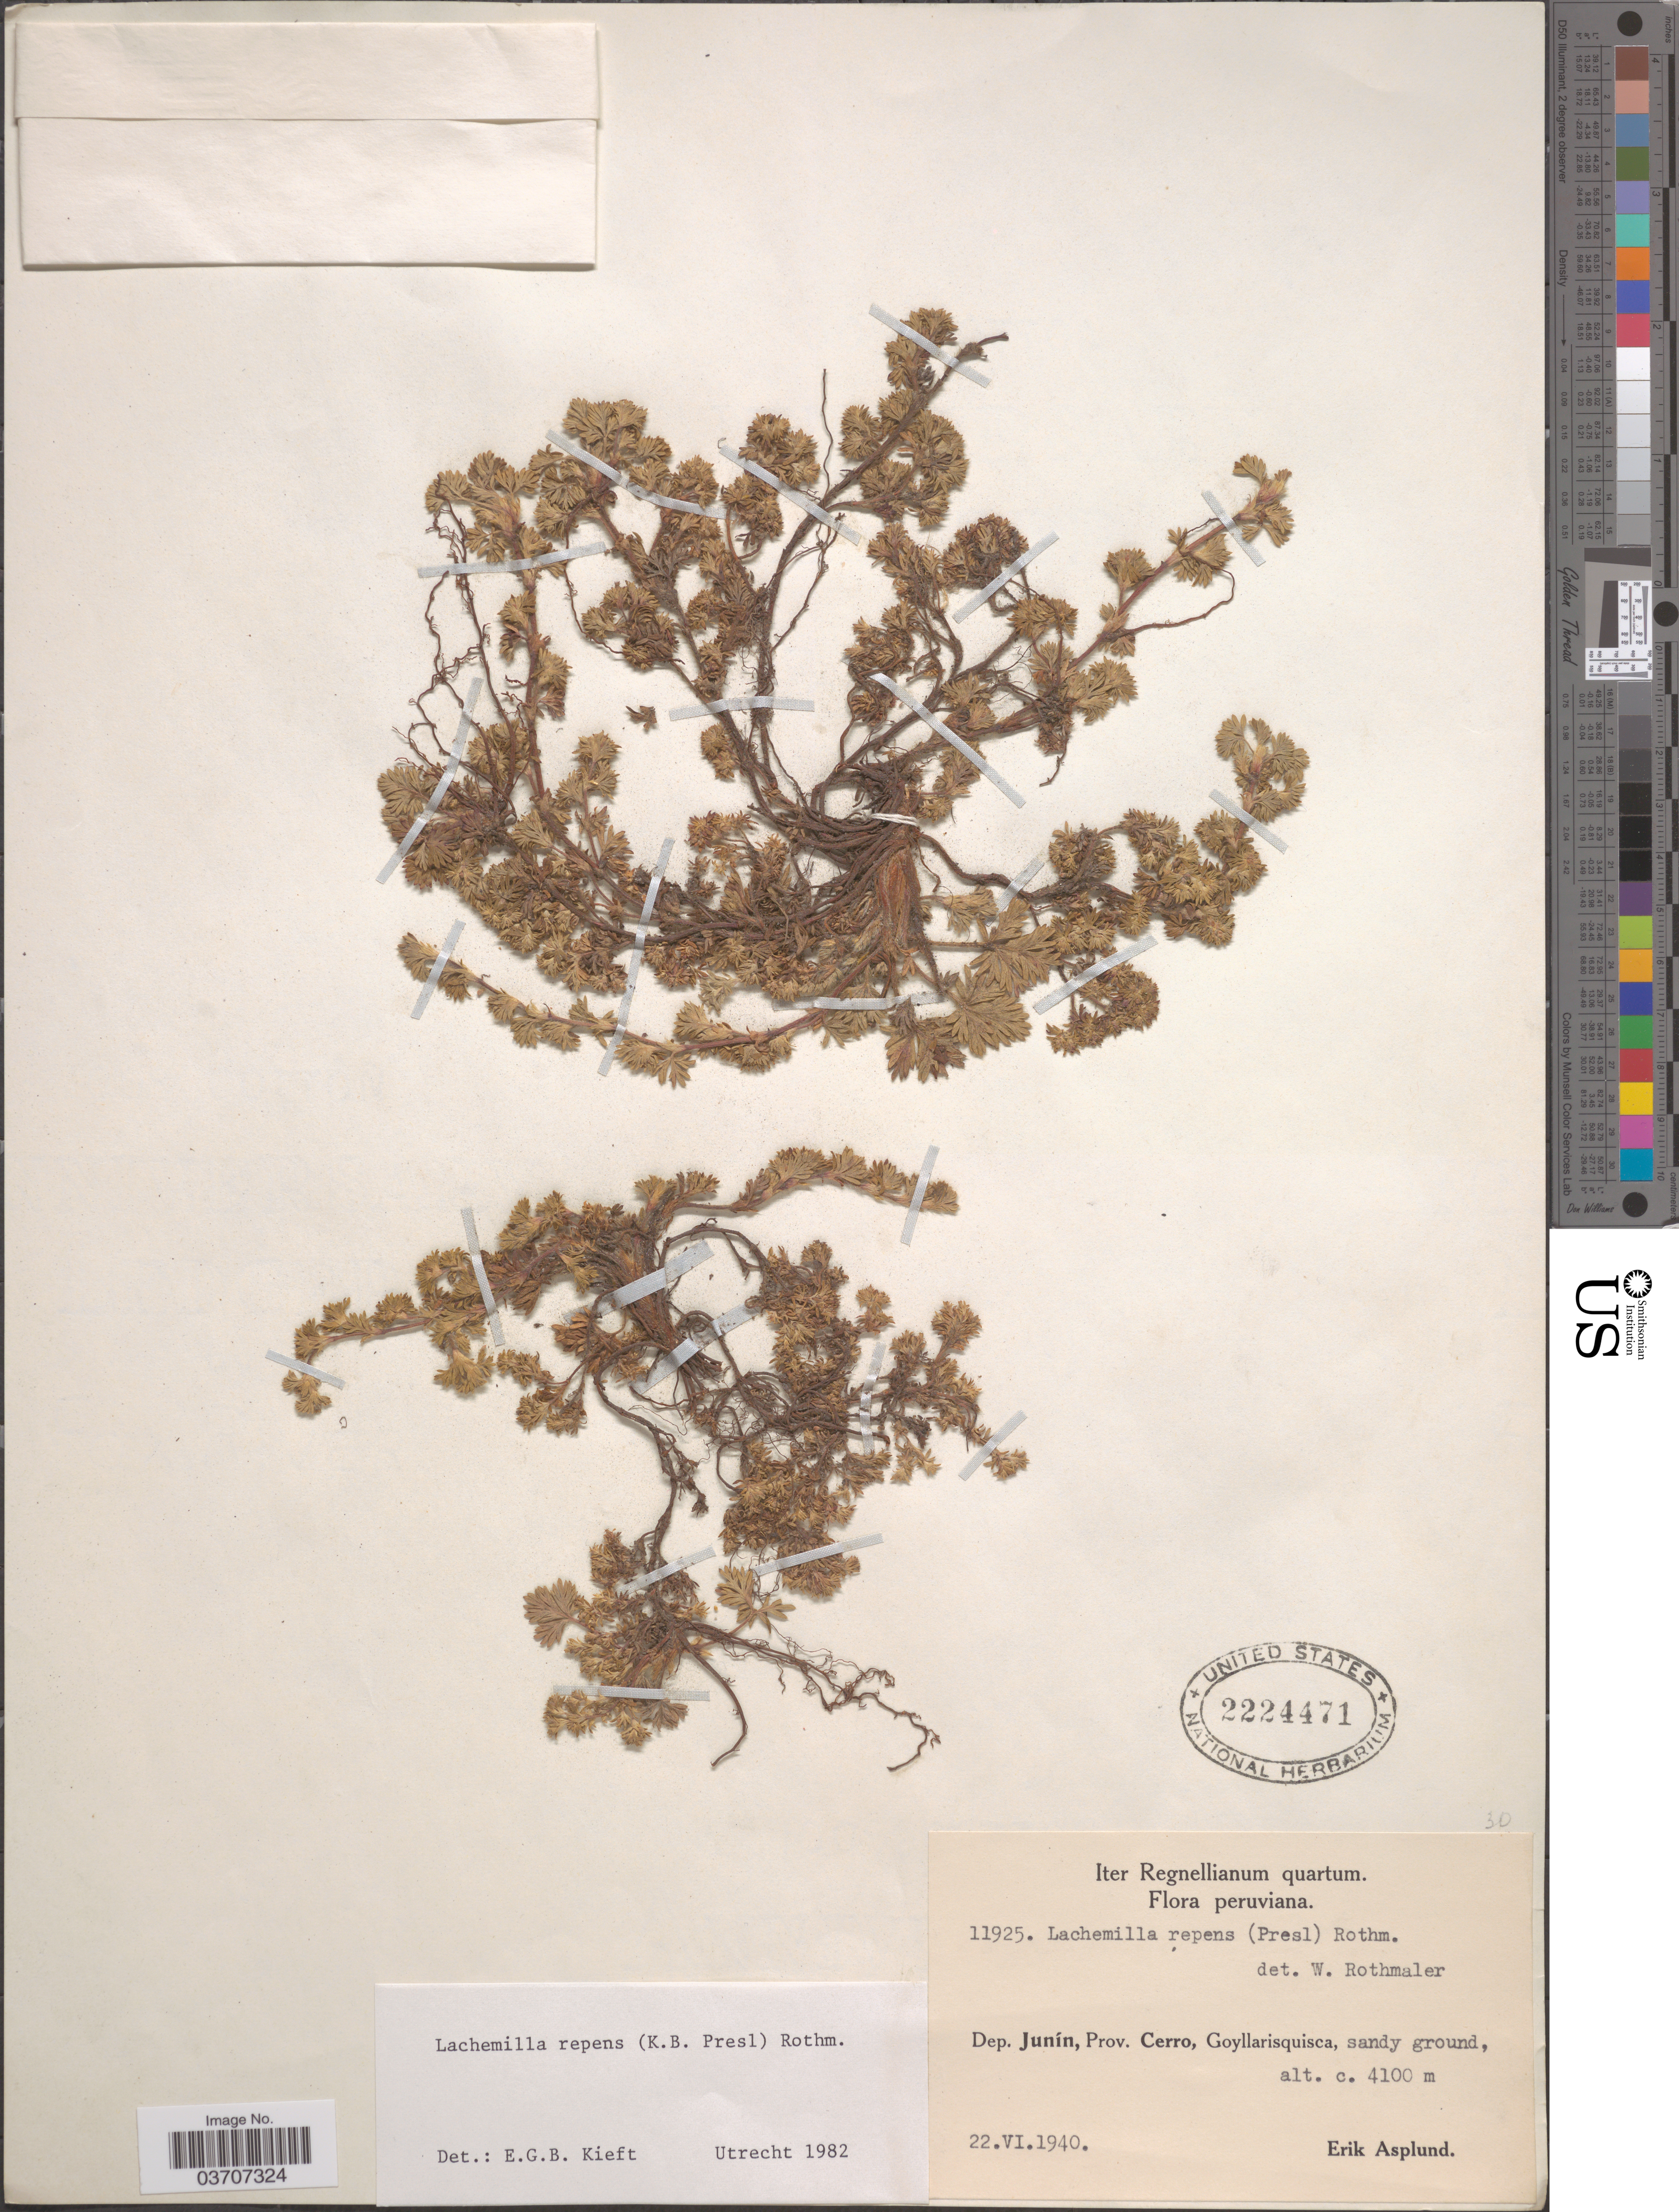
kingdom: Plantae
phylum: Tracheophyta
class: Magnoliopsida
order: Rosales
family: Rosaceae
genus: Lachemilla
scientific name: Lachemilla repens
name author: (C. Presl) Rothm.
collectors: E. Asplund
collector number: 11925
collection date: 1940-06-22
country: Peru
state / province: Junín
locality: Dep. Junín, Prov. Cerro, Goyllarisquisca.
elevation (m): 4100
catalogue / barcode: US 2224471